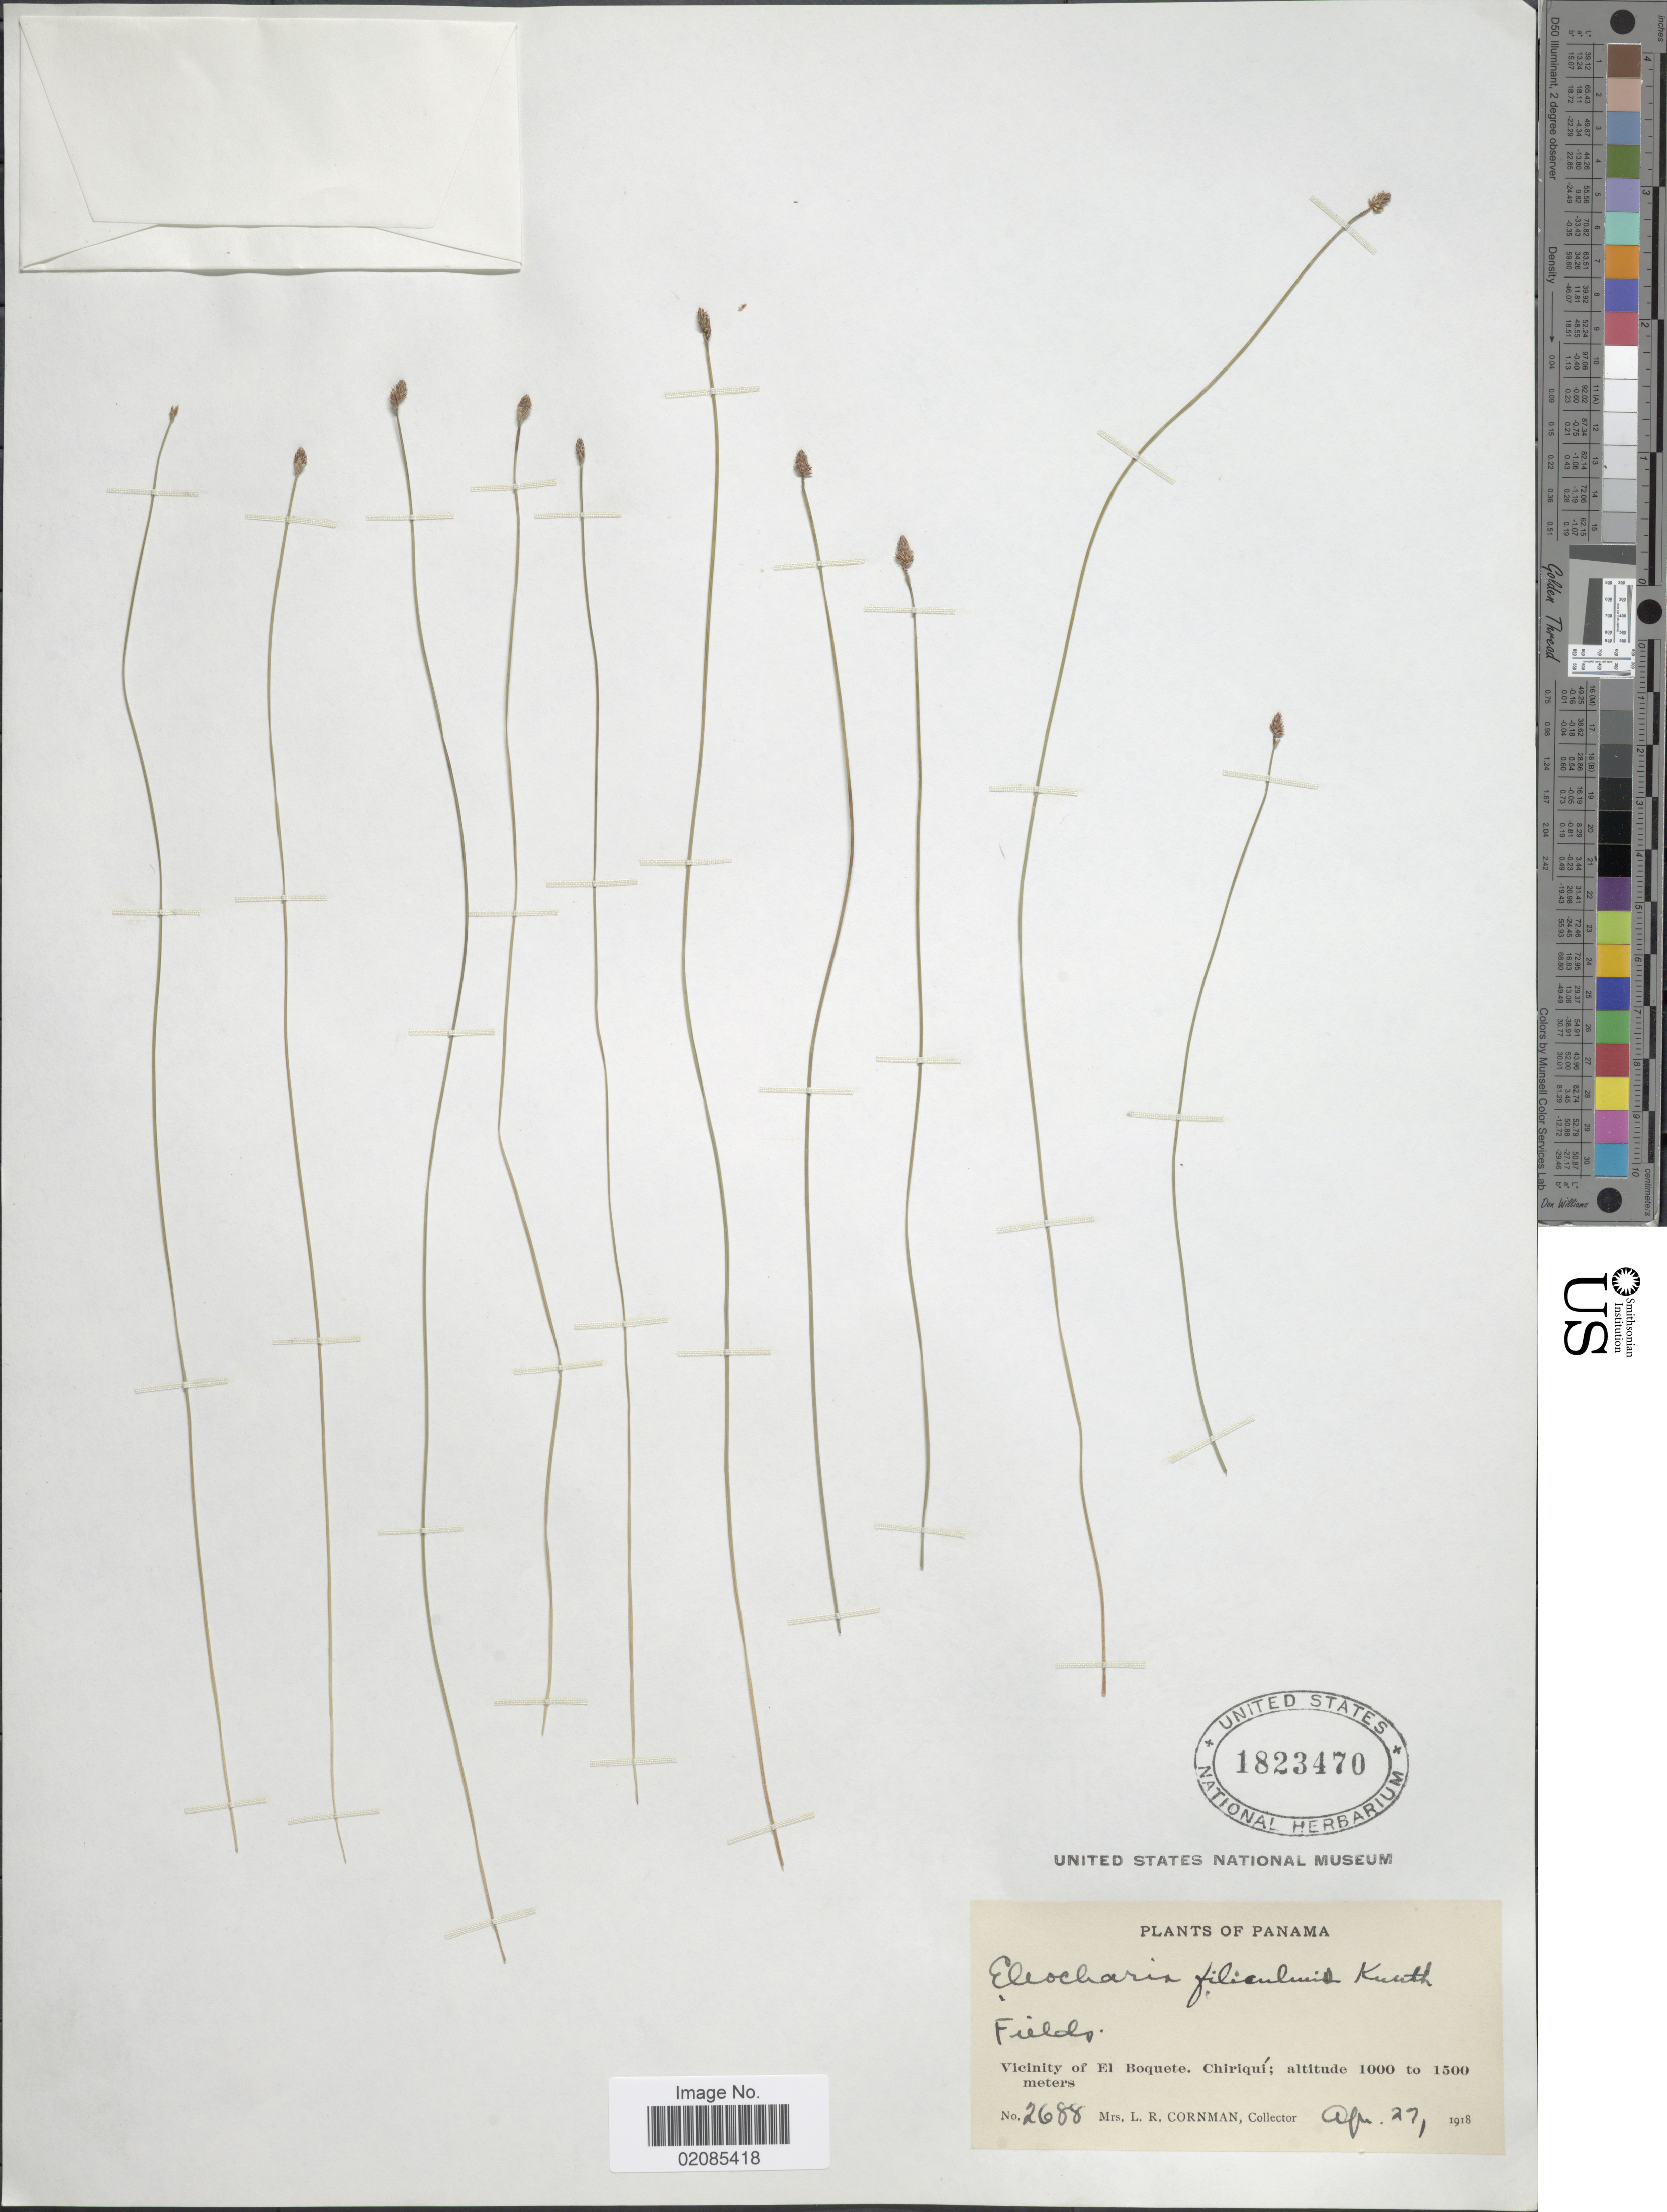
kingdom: Plantae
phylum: Tracheophyta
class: Liliopsida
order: Poales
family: Cyperaceae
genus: Eleocharis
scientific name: Eleocharis filiculmis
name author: Kunth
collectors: L. Cornman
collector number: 2688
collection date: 1918-04-27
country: Panama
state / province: Chiriqui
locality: Fields, Vicinity of El Boquete.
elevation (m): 1000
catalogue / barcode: US 1823470